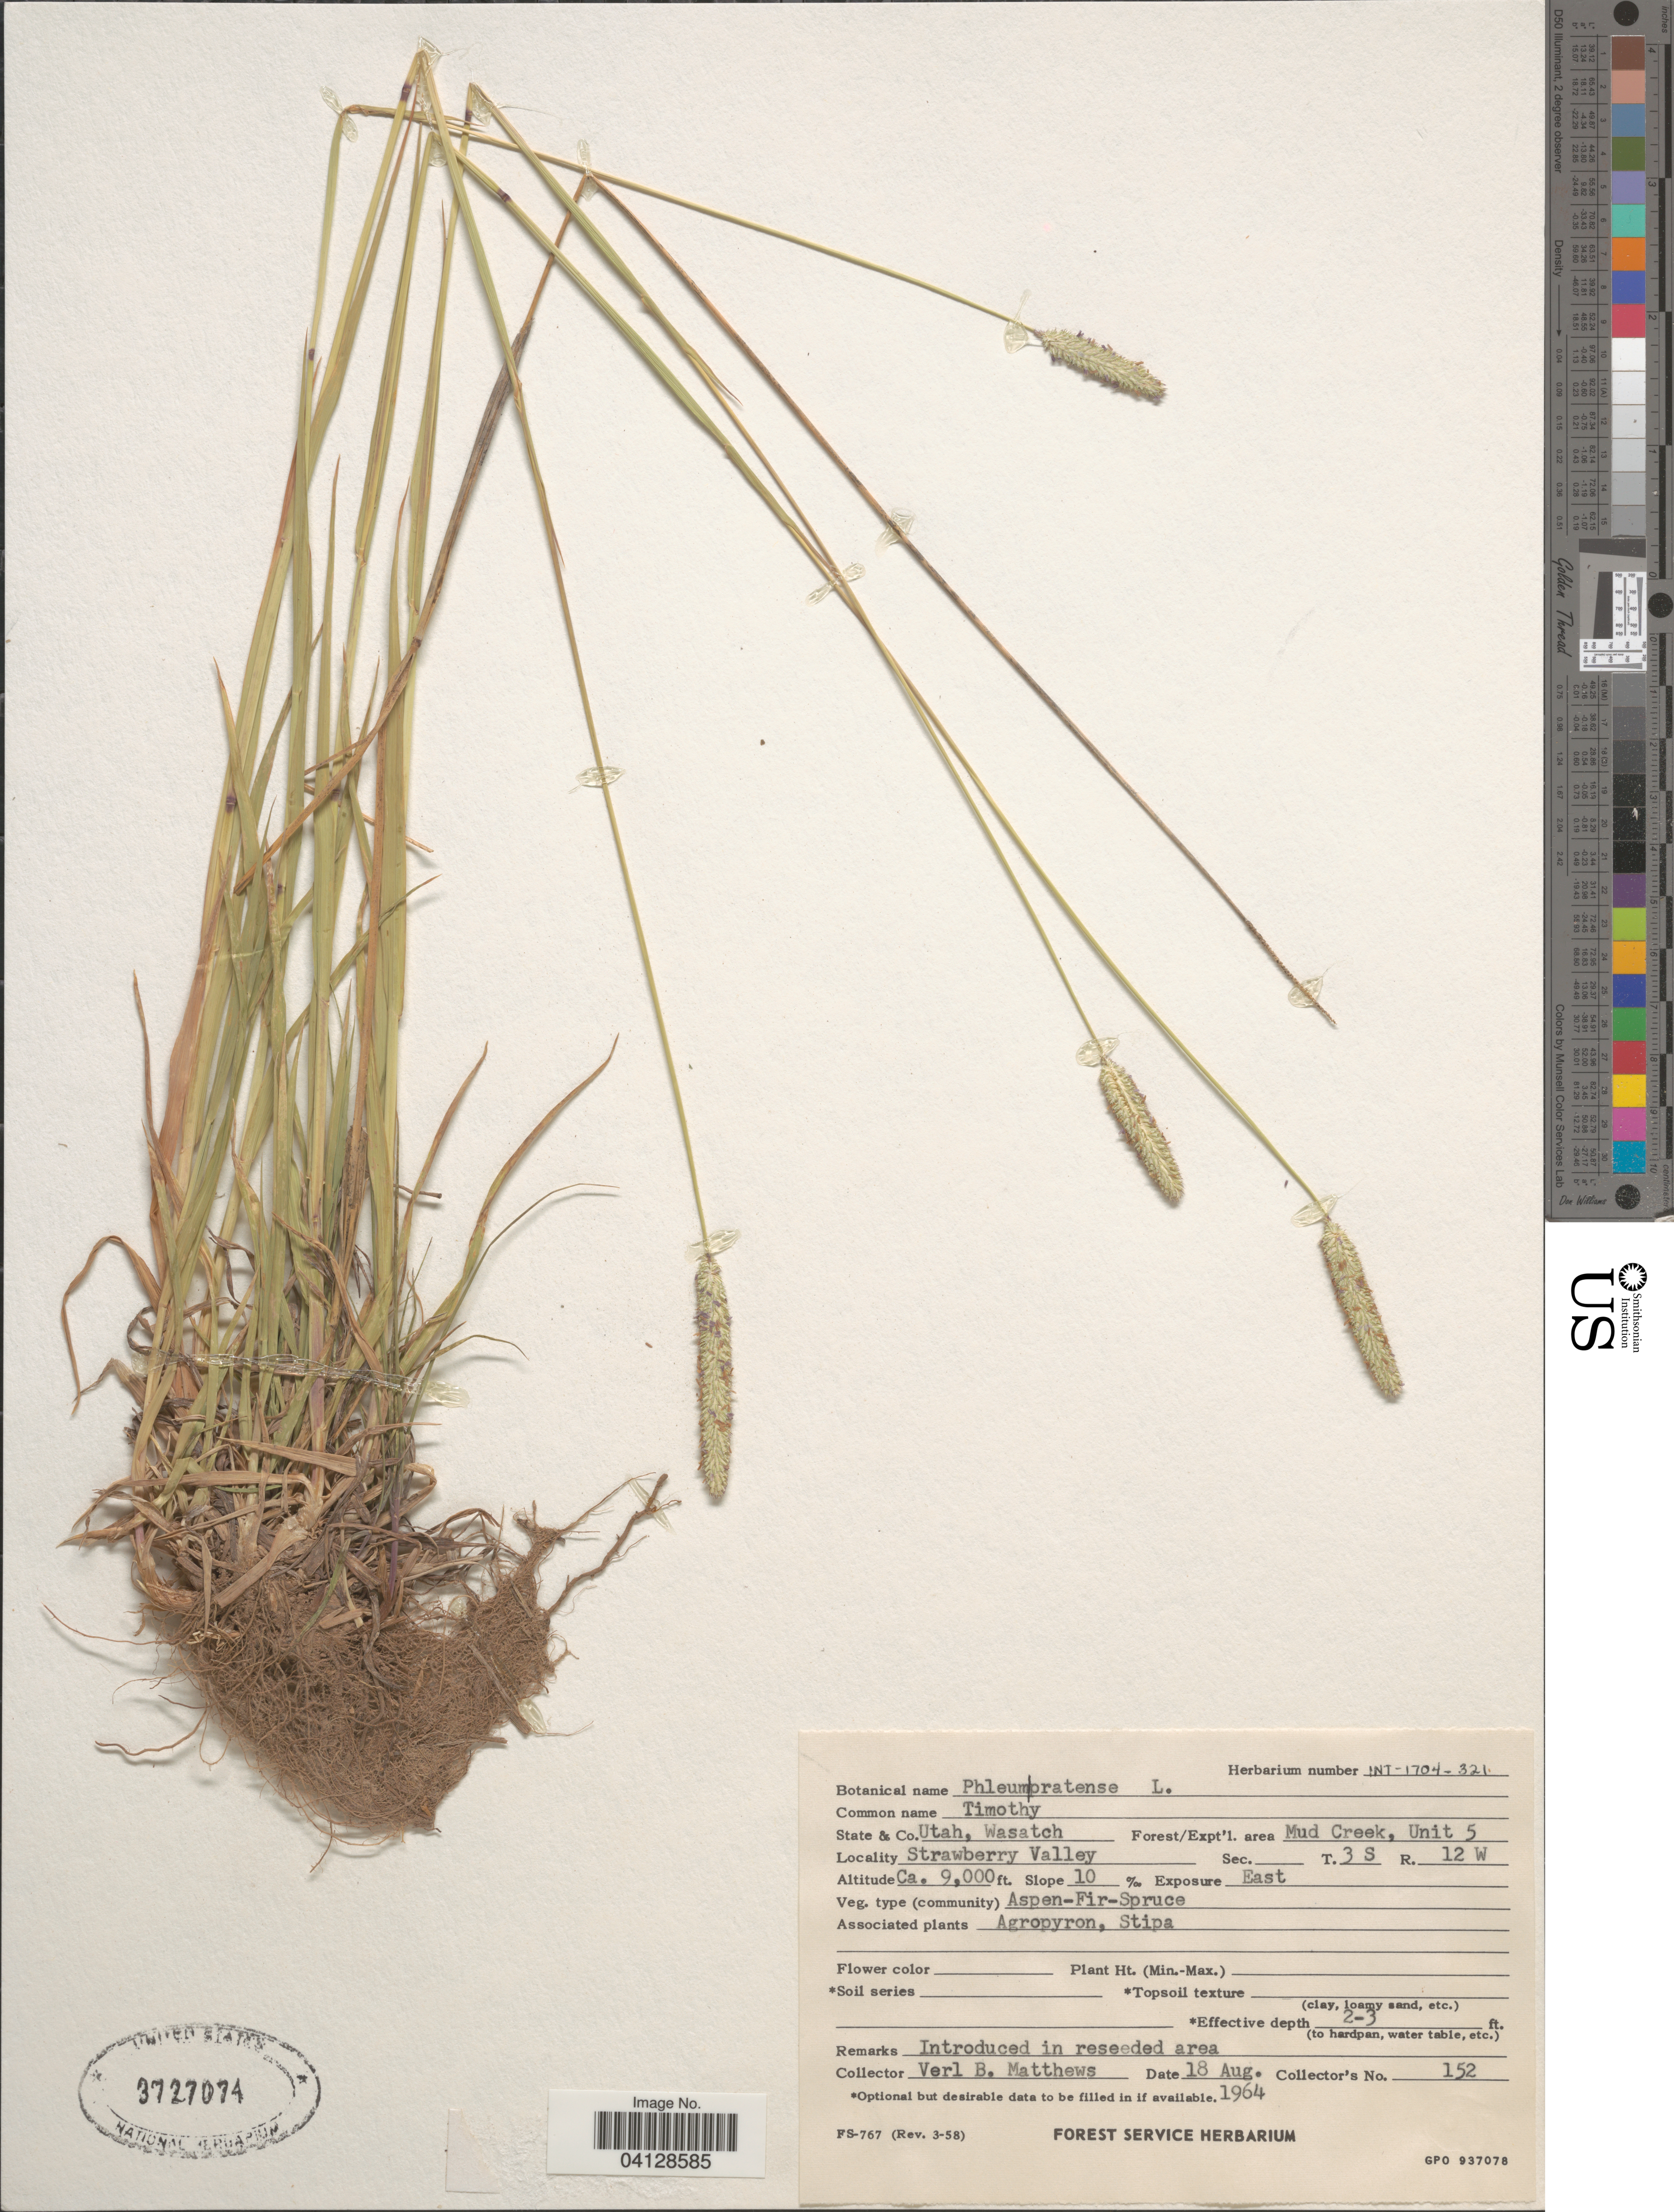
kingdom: Plantae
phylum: Tracheophyta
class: Liliopsida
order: Poales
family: Poaceae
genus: Phleum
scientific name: Phleum pratense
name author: L.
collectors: V. Matthews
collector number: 152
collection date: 1964-08-18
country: United States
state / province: Utah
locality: Co. Wasatch. Forest/Expt'l. area Mud Creek, Unit 5. Strawberry Valley. T. 3 S R. 12 W. Exposure East.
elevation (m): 2743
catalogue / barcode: US 3727074